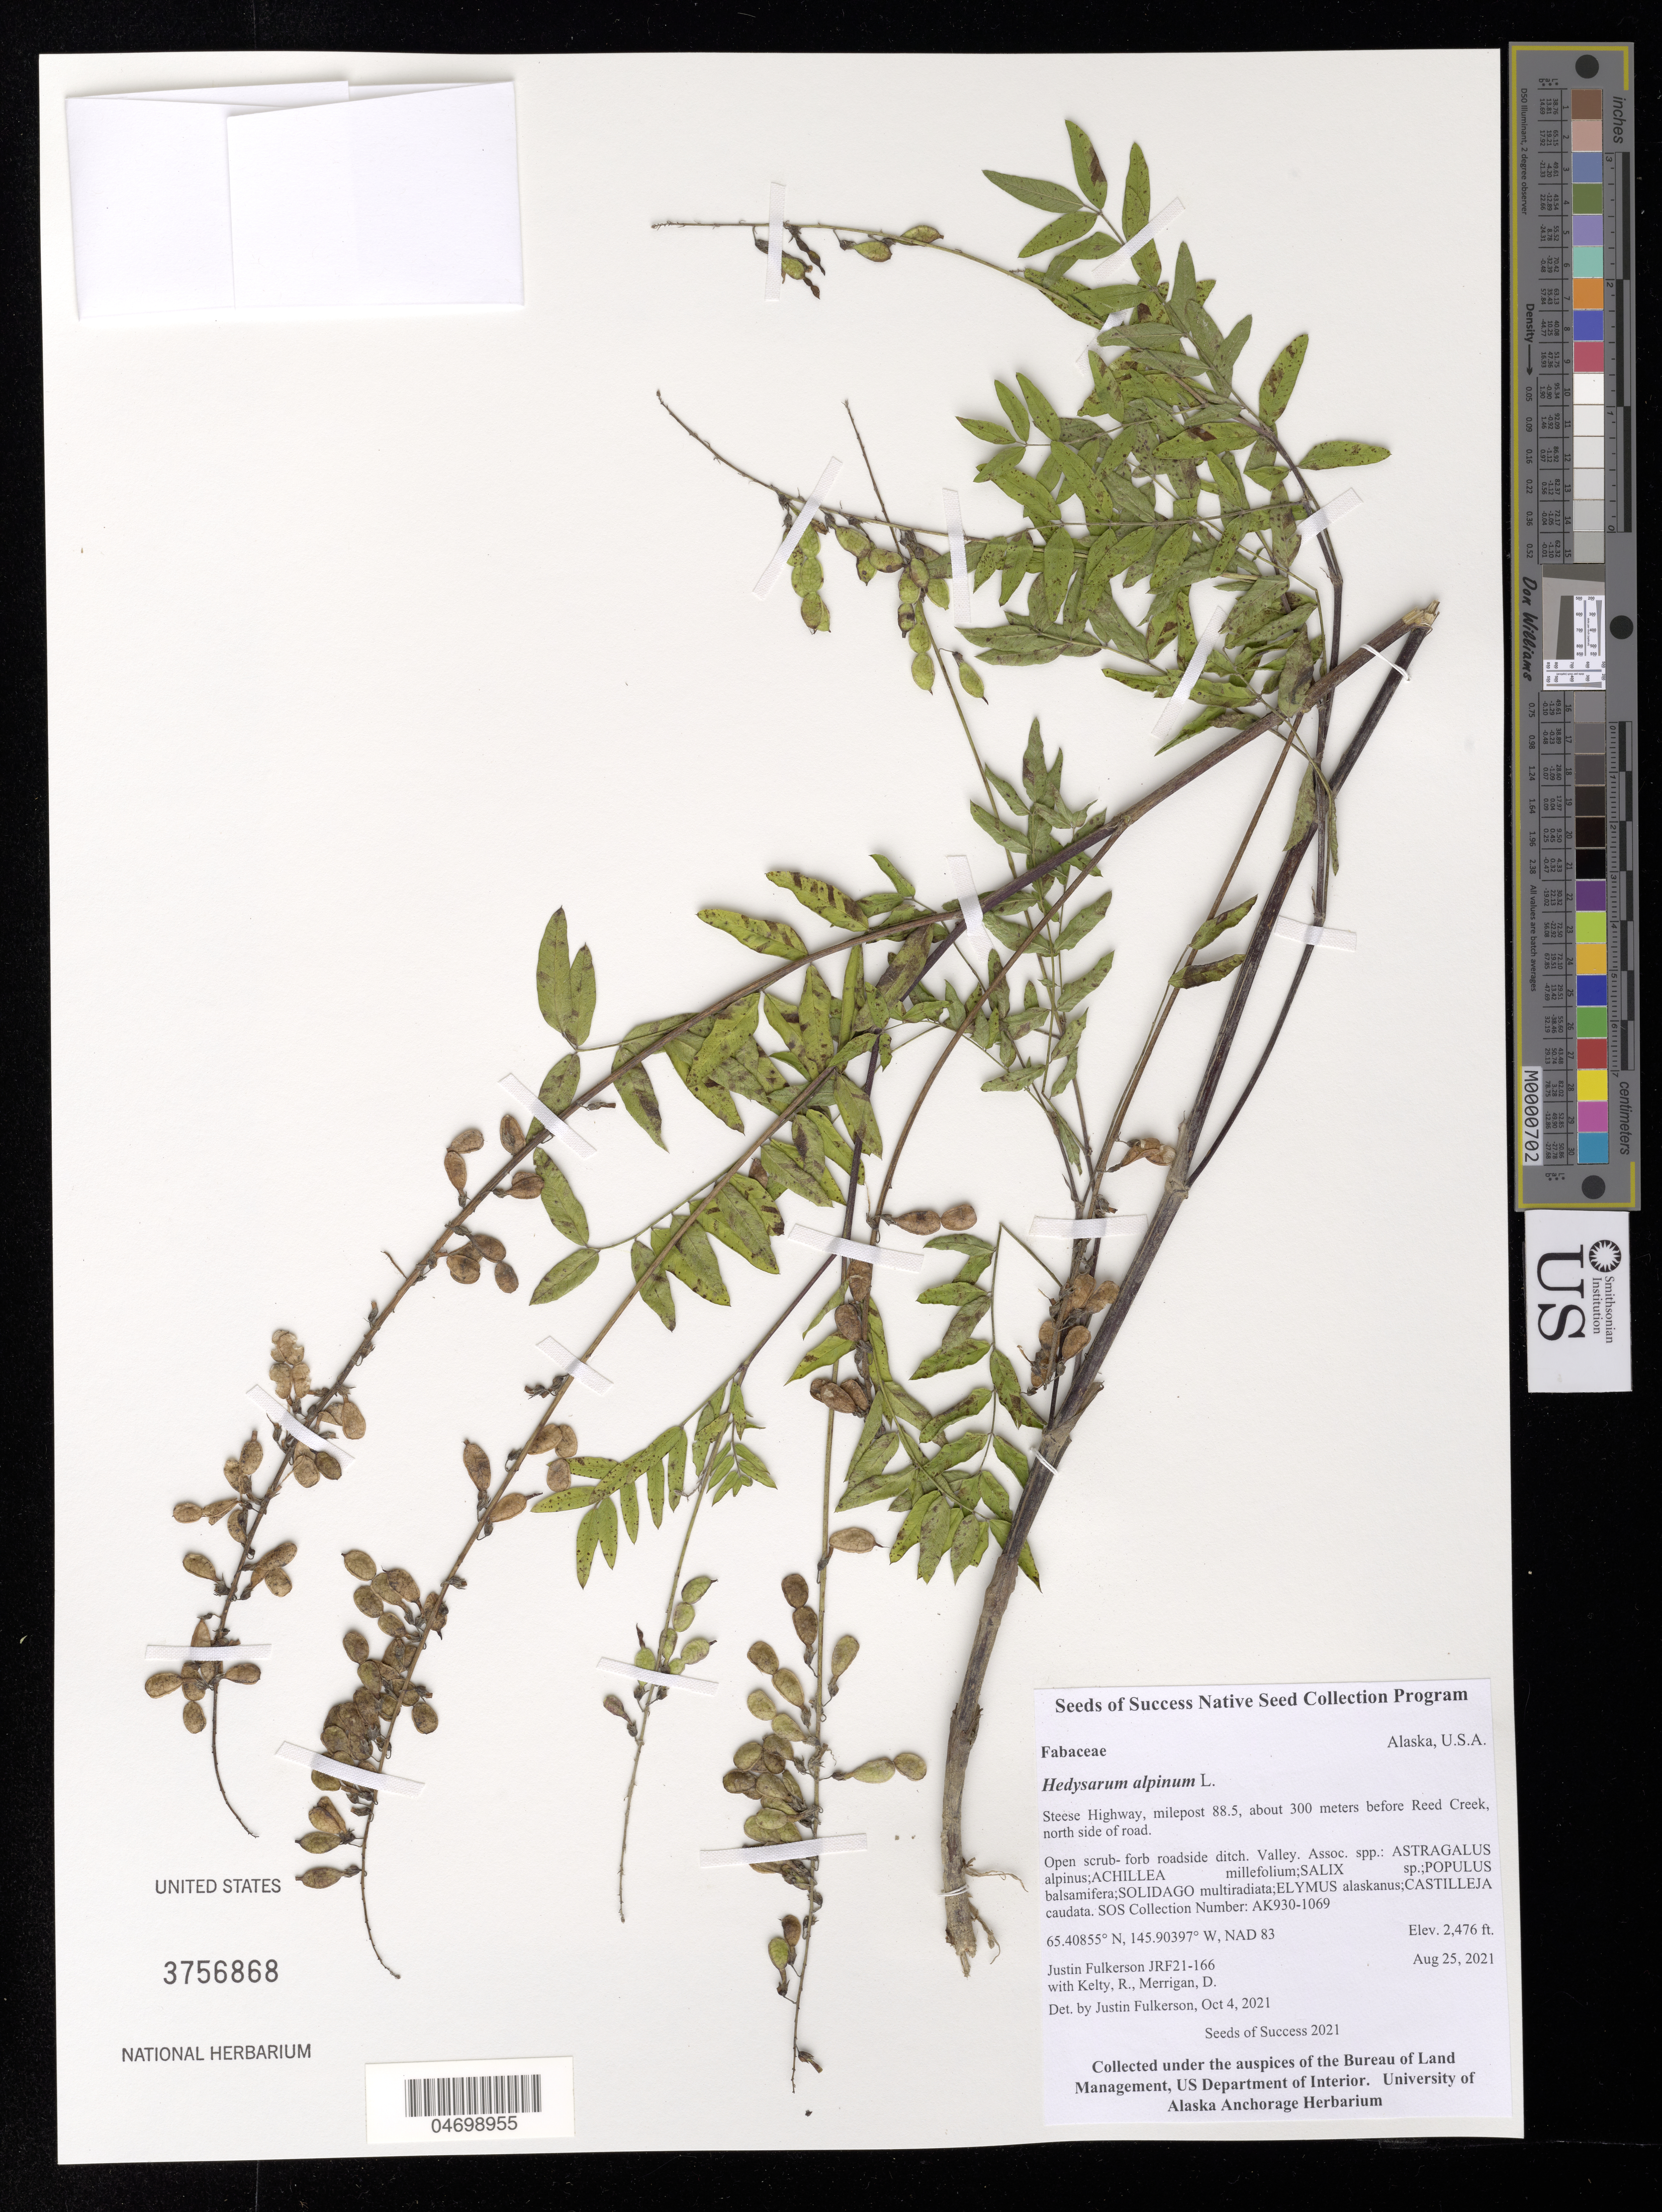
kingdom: Plantae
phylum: Tracheophyta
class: Magnoliopsida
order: Fabales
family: Fabaceae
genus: Hedysarum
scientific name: Hedysarum alpinum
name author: L.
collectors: J. Fulkerson, R. Kelty & D. Merrigan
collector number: AK930-1069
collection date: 2021-08-25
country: United States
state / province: Alaska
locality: Steese Hwy, milepost 88.5, about 300 meters before Reed Creek, north side of road.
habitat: Open scrub-forb roadside ditch. Valley. With Salix sp., Populus balsamifera, Solidago multiradiata, Solidago multiradiata, etc.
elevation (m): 755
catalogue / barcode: US 3756868